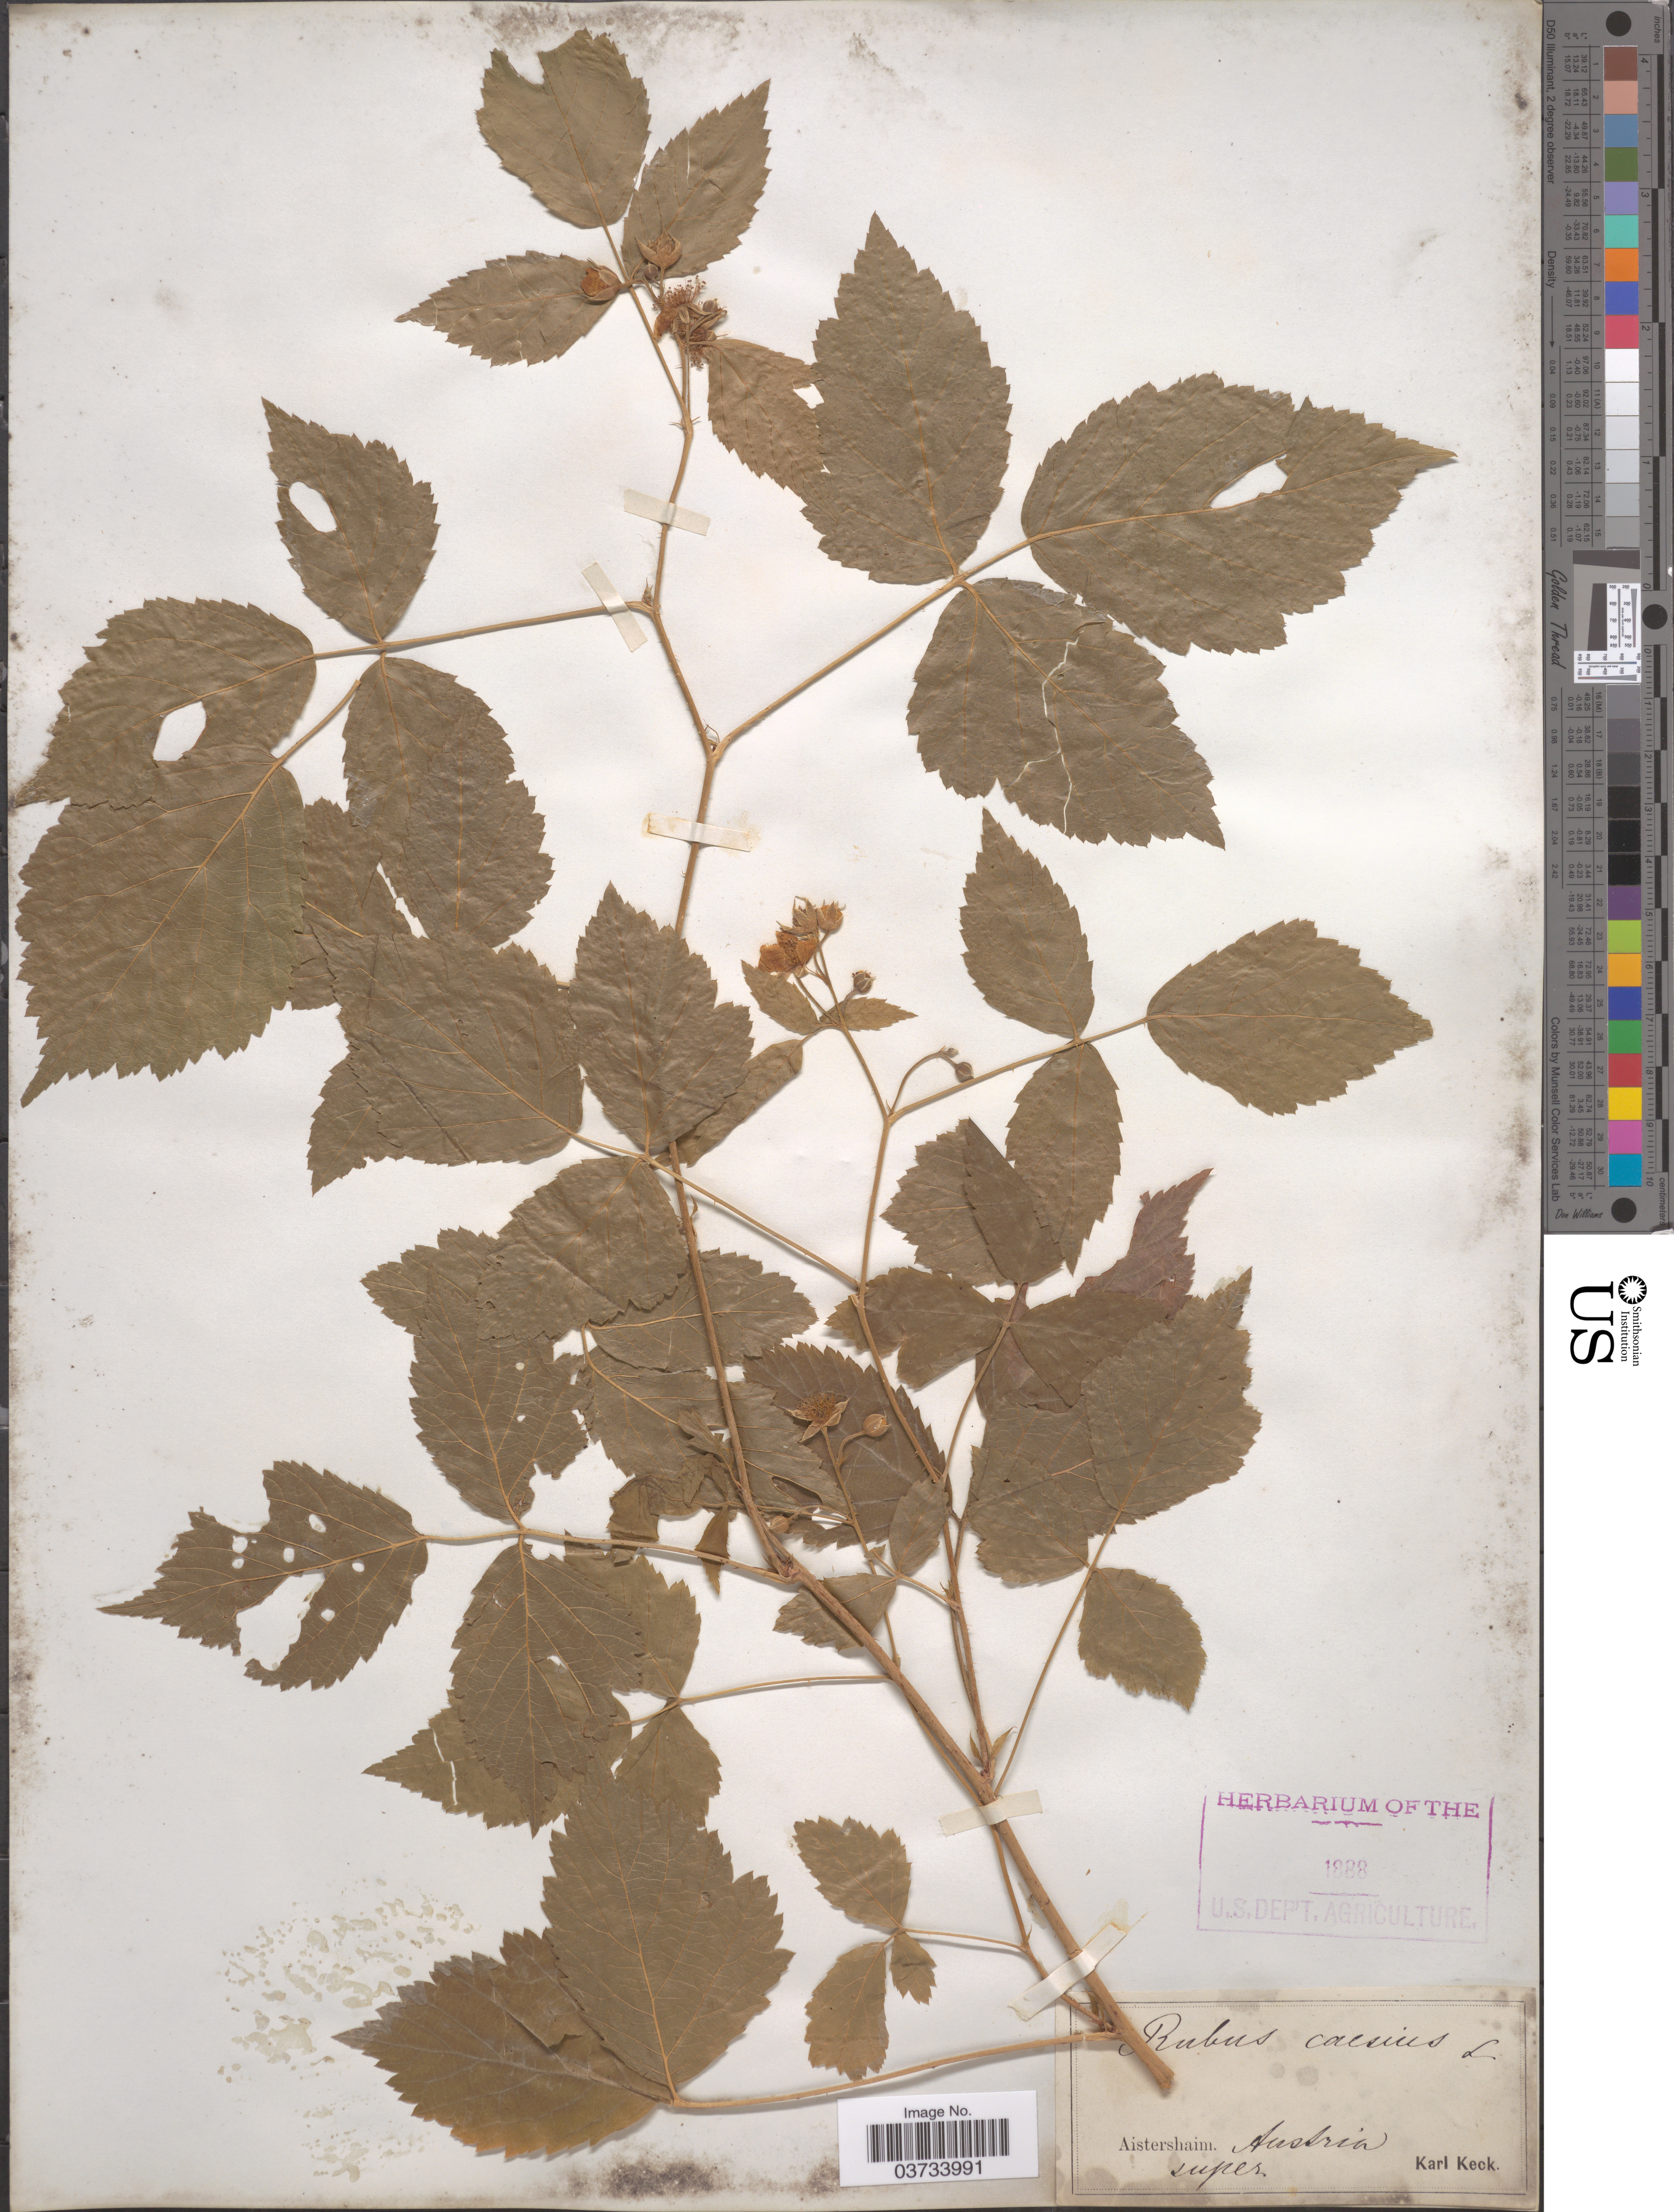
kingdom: Plantae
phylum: Tracheophyta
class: Magnoliopsida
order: Rosales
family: Rosaceae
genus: Rubus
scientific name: Rubus caesius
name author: L.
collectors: K. Keck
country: Austria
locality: Aistershaim.